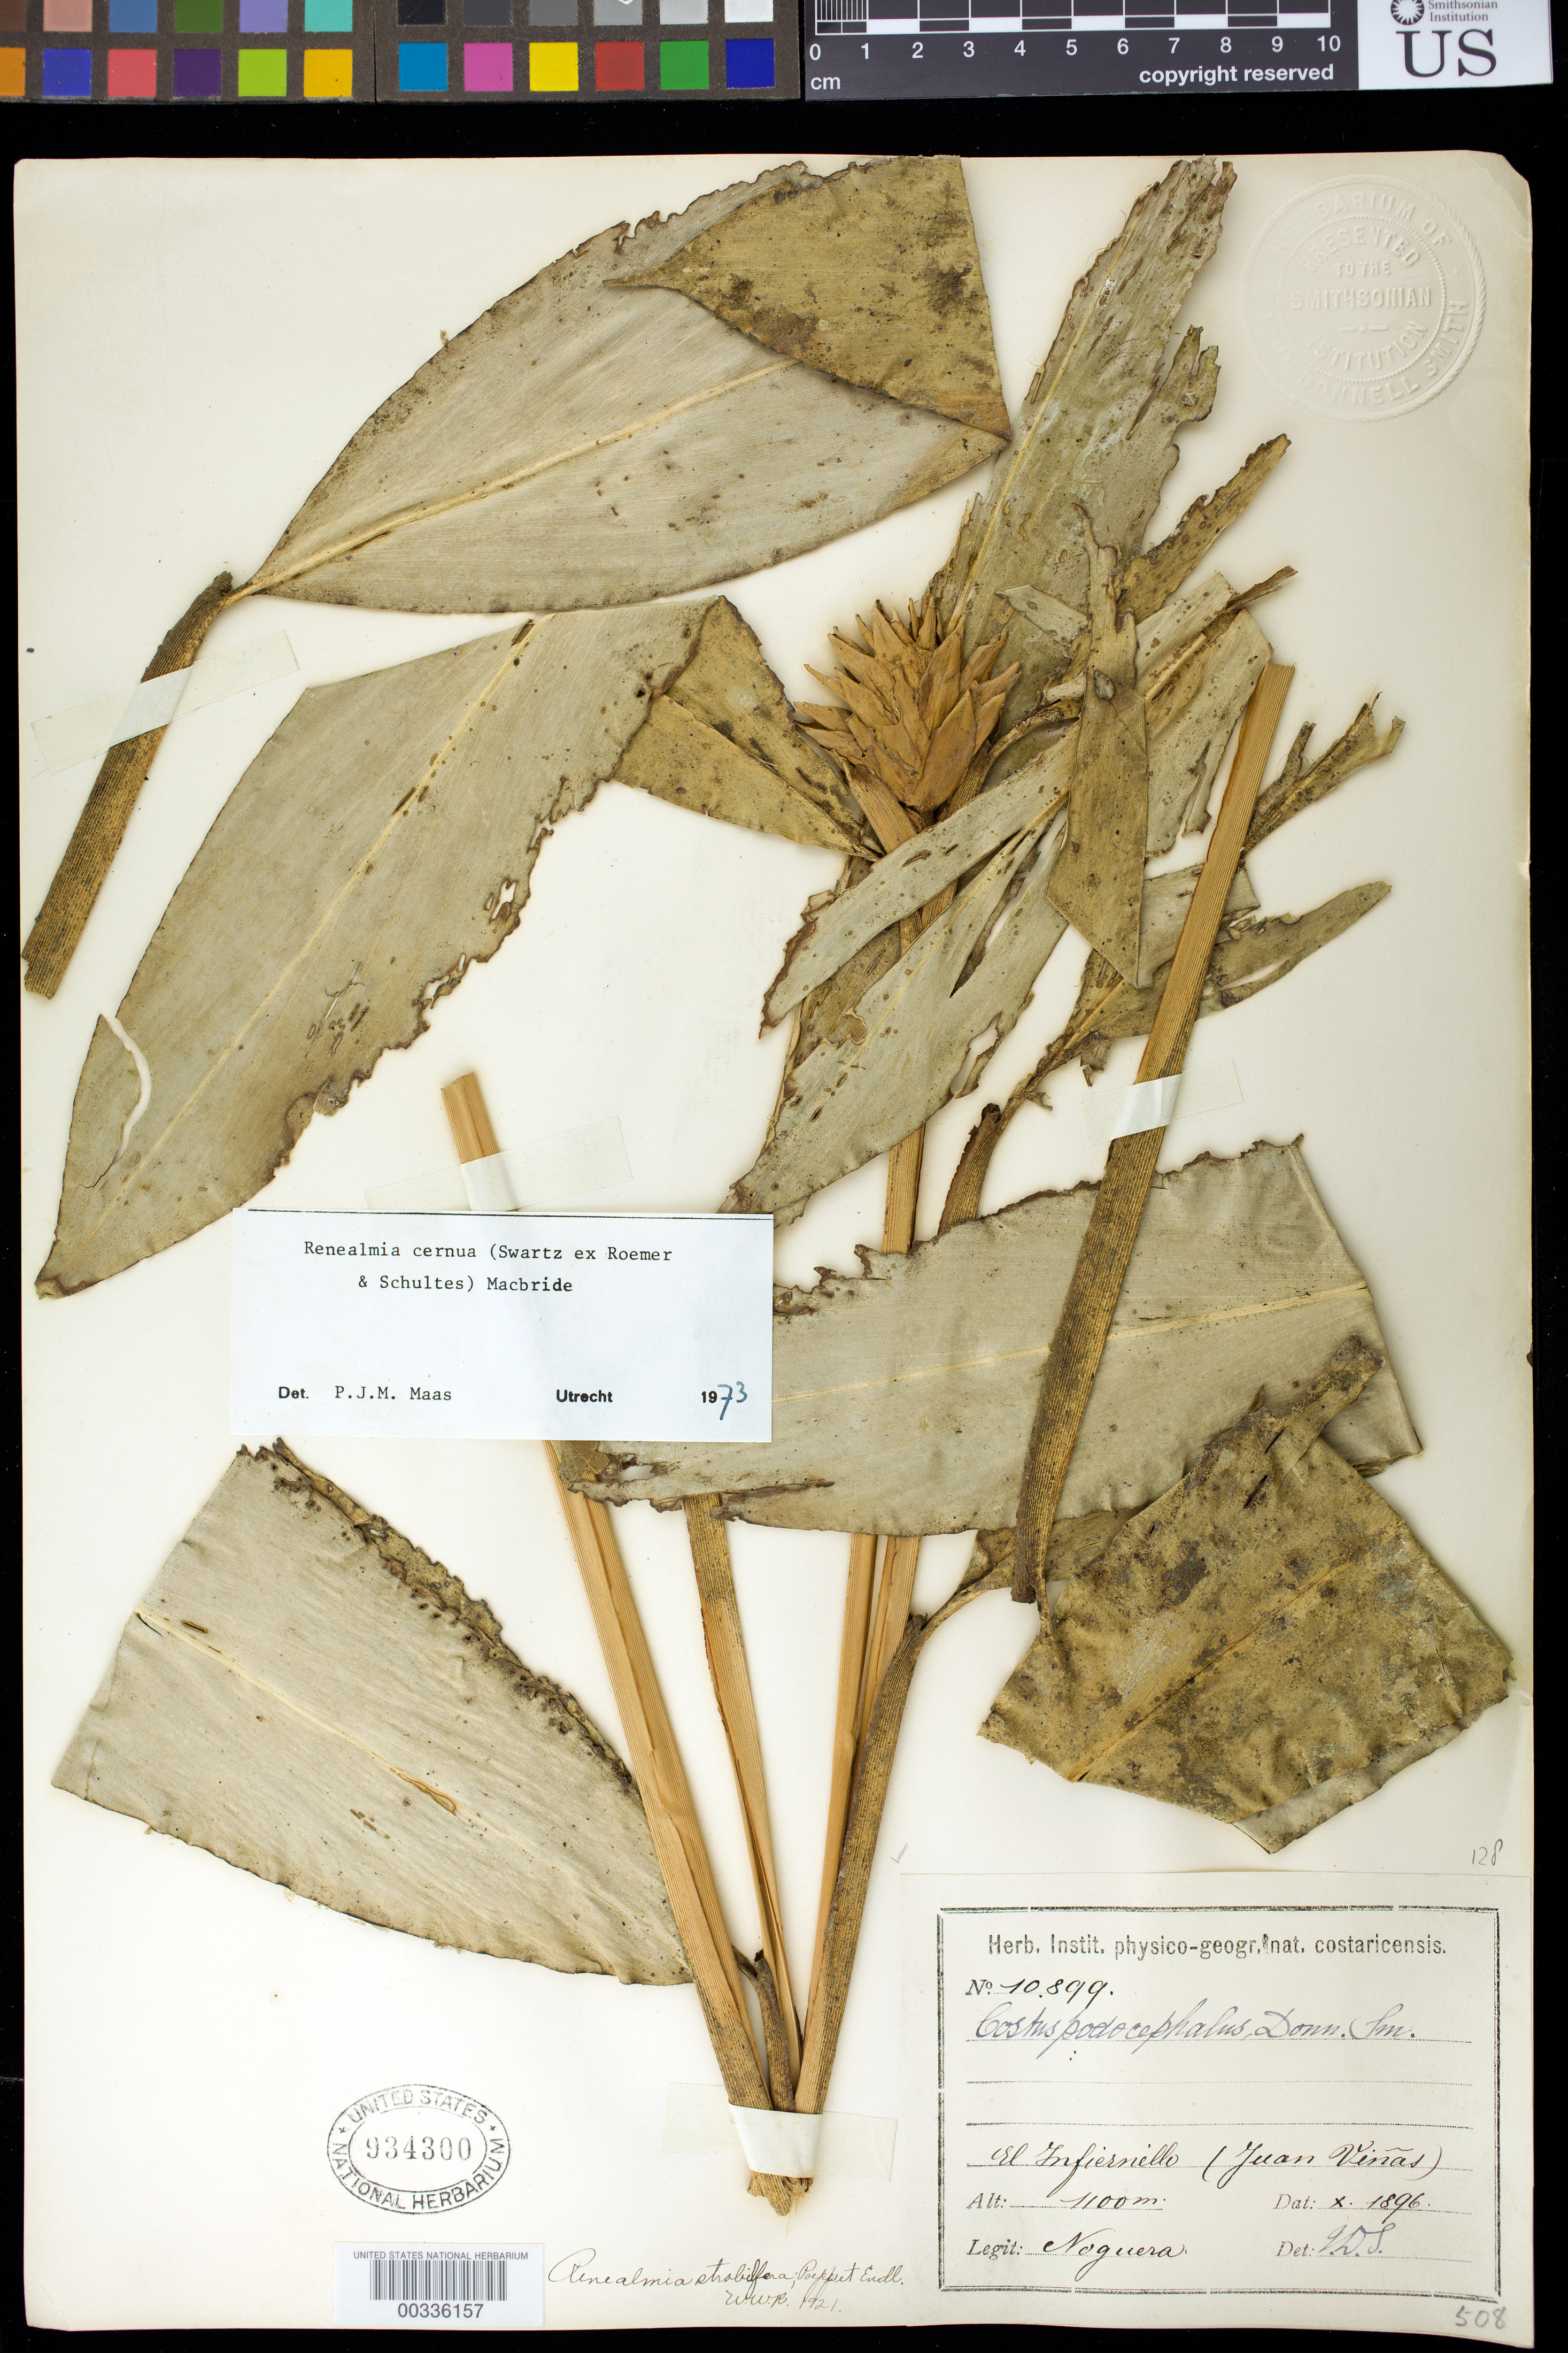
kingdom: Plantae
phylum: Tracheophyta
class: Liliopsida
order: Zingiberales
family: Zingiberaceae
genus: Renealmia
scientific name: Renealmia cernua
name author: (Sw. ex Roem. & Schult.) J.F. Macbr.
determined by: Maas, Paul J. M.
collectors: -. Noguera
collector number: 10899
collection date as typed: Oct 1896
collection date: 1896-10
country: Costa Rica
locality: El Gnfiernillo (Juan Vinas)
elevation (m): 1100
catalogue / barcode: US 934300